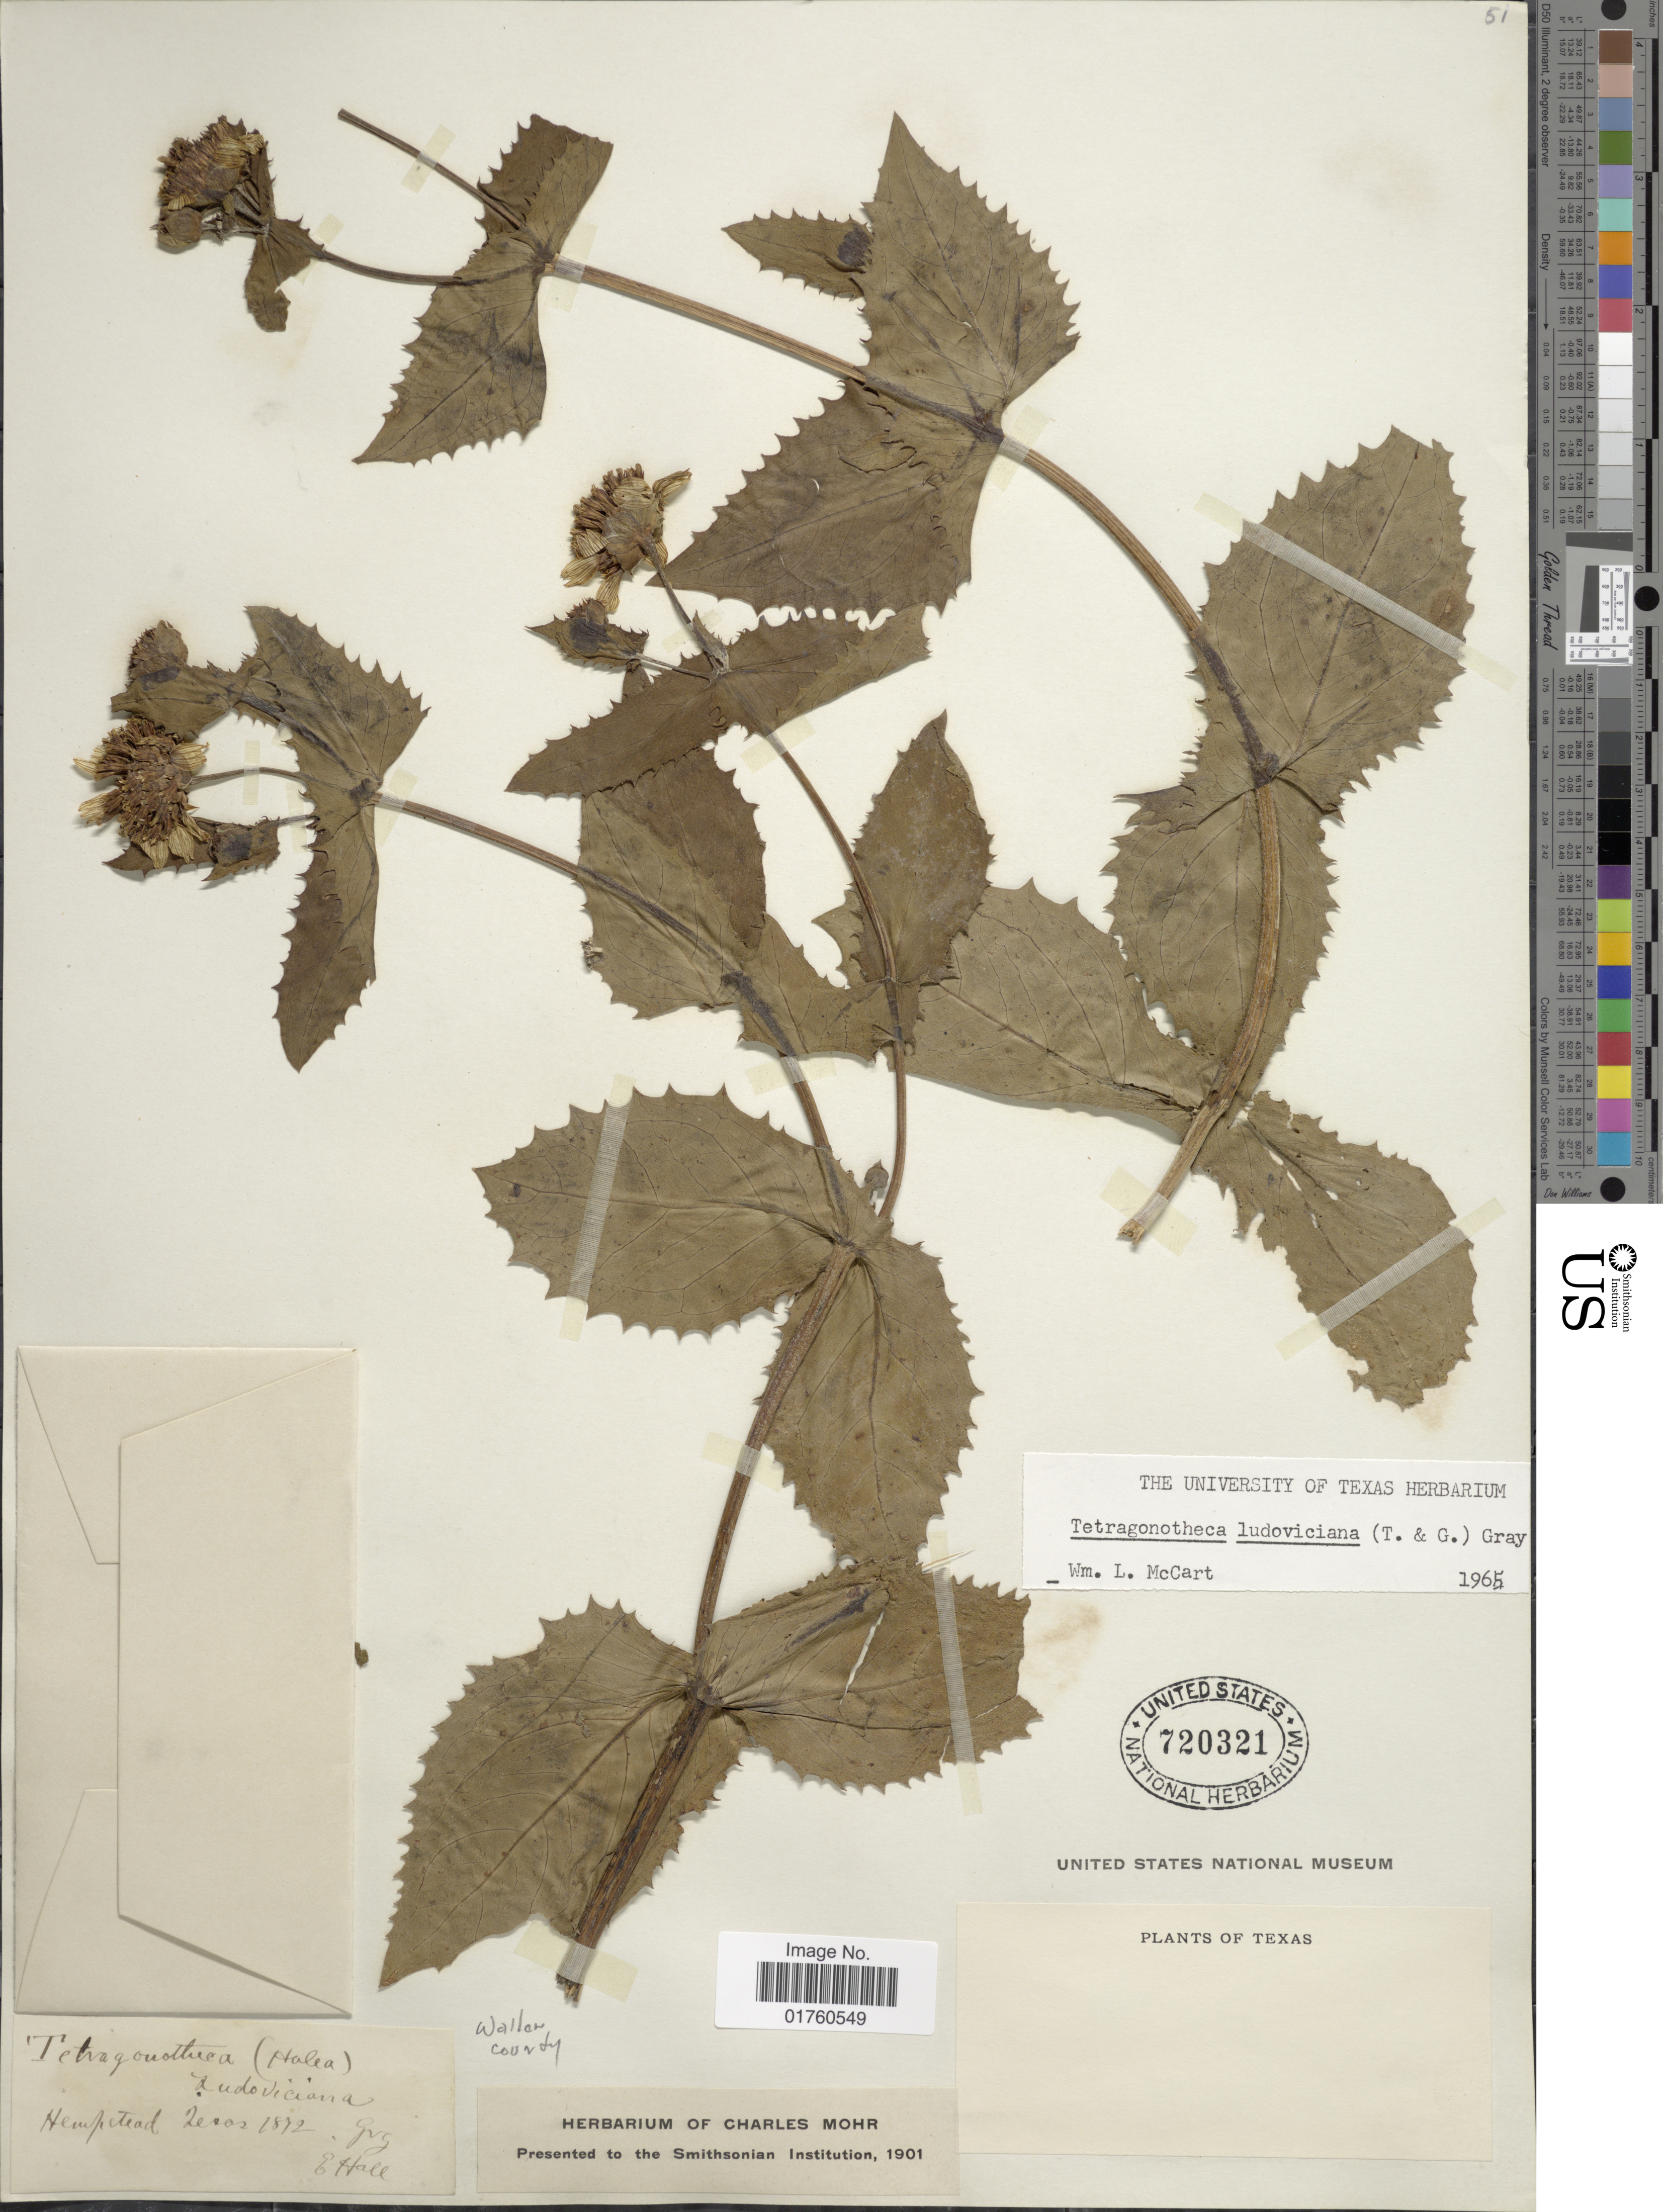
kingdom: Plantae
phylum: Tracheophyta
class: Magnoliopsida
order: Asterales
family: Asteraceae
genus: Tetragonotheca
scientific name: Tetragonotheca ludoviciana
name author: A. Gray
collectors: E. Hall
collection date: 1872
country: United States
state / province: Texas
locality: Hempstead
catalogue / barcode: US 720321